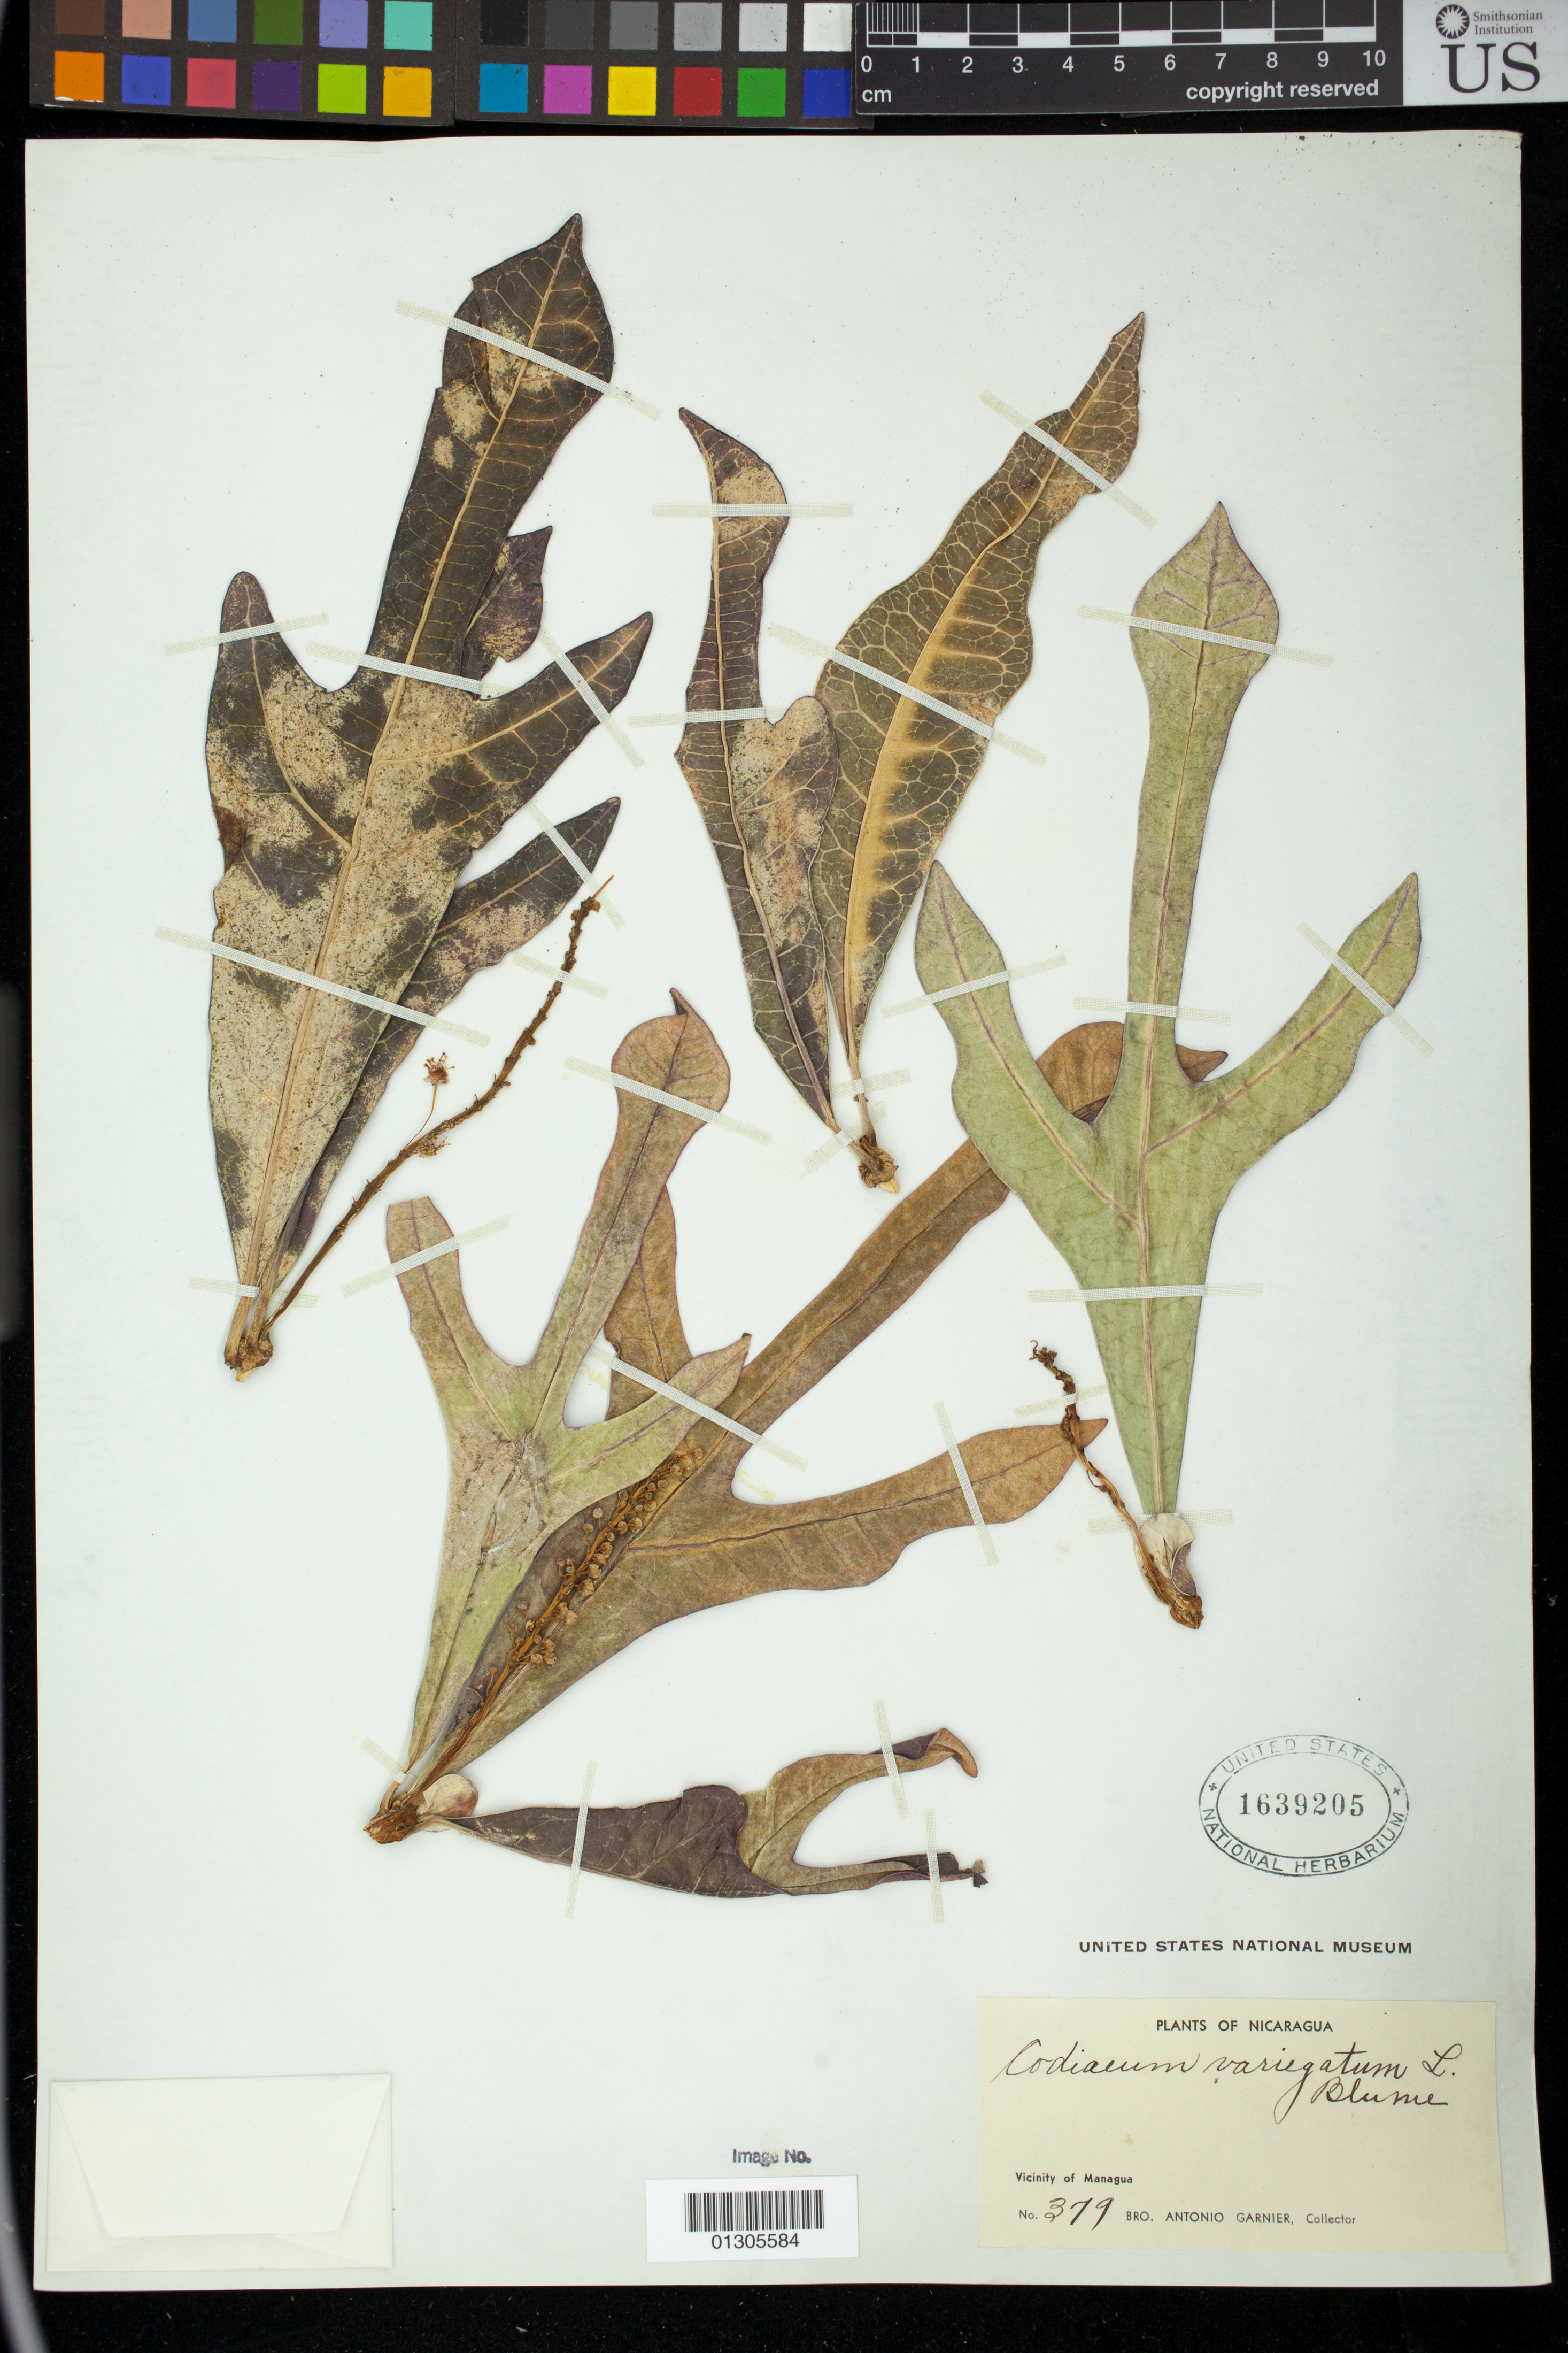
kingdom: Plantae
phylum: Tracheophyta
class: Magnoliopsida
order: Malpighiales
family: Euphorbiaceae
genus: Codiaeum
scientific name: Codiaeum variegatum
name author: (L.) Rumph. ex A. Juss.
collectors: Bro. A. Garnier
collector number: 379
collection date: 1932/1935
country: Nicaragua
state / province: Managua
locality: Vicinity of Managua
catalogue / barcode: US 1639205